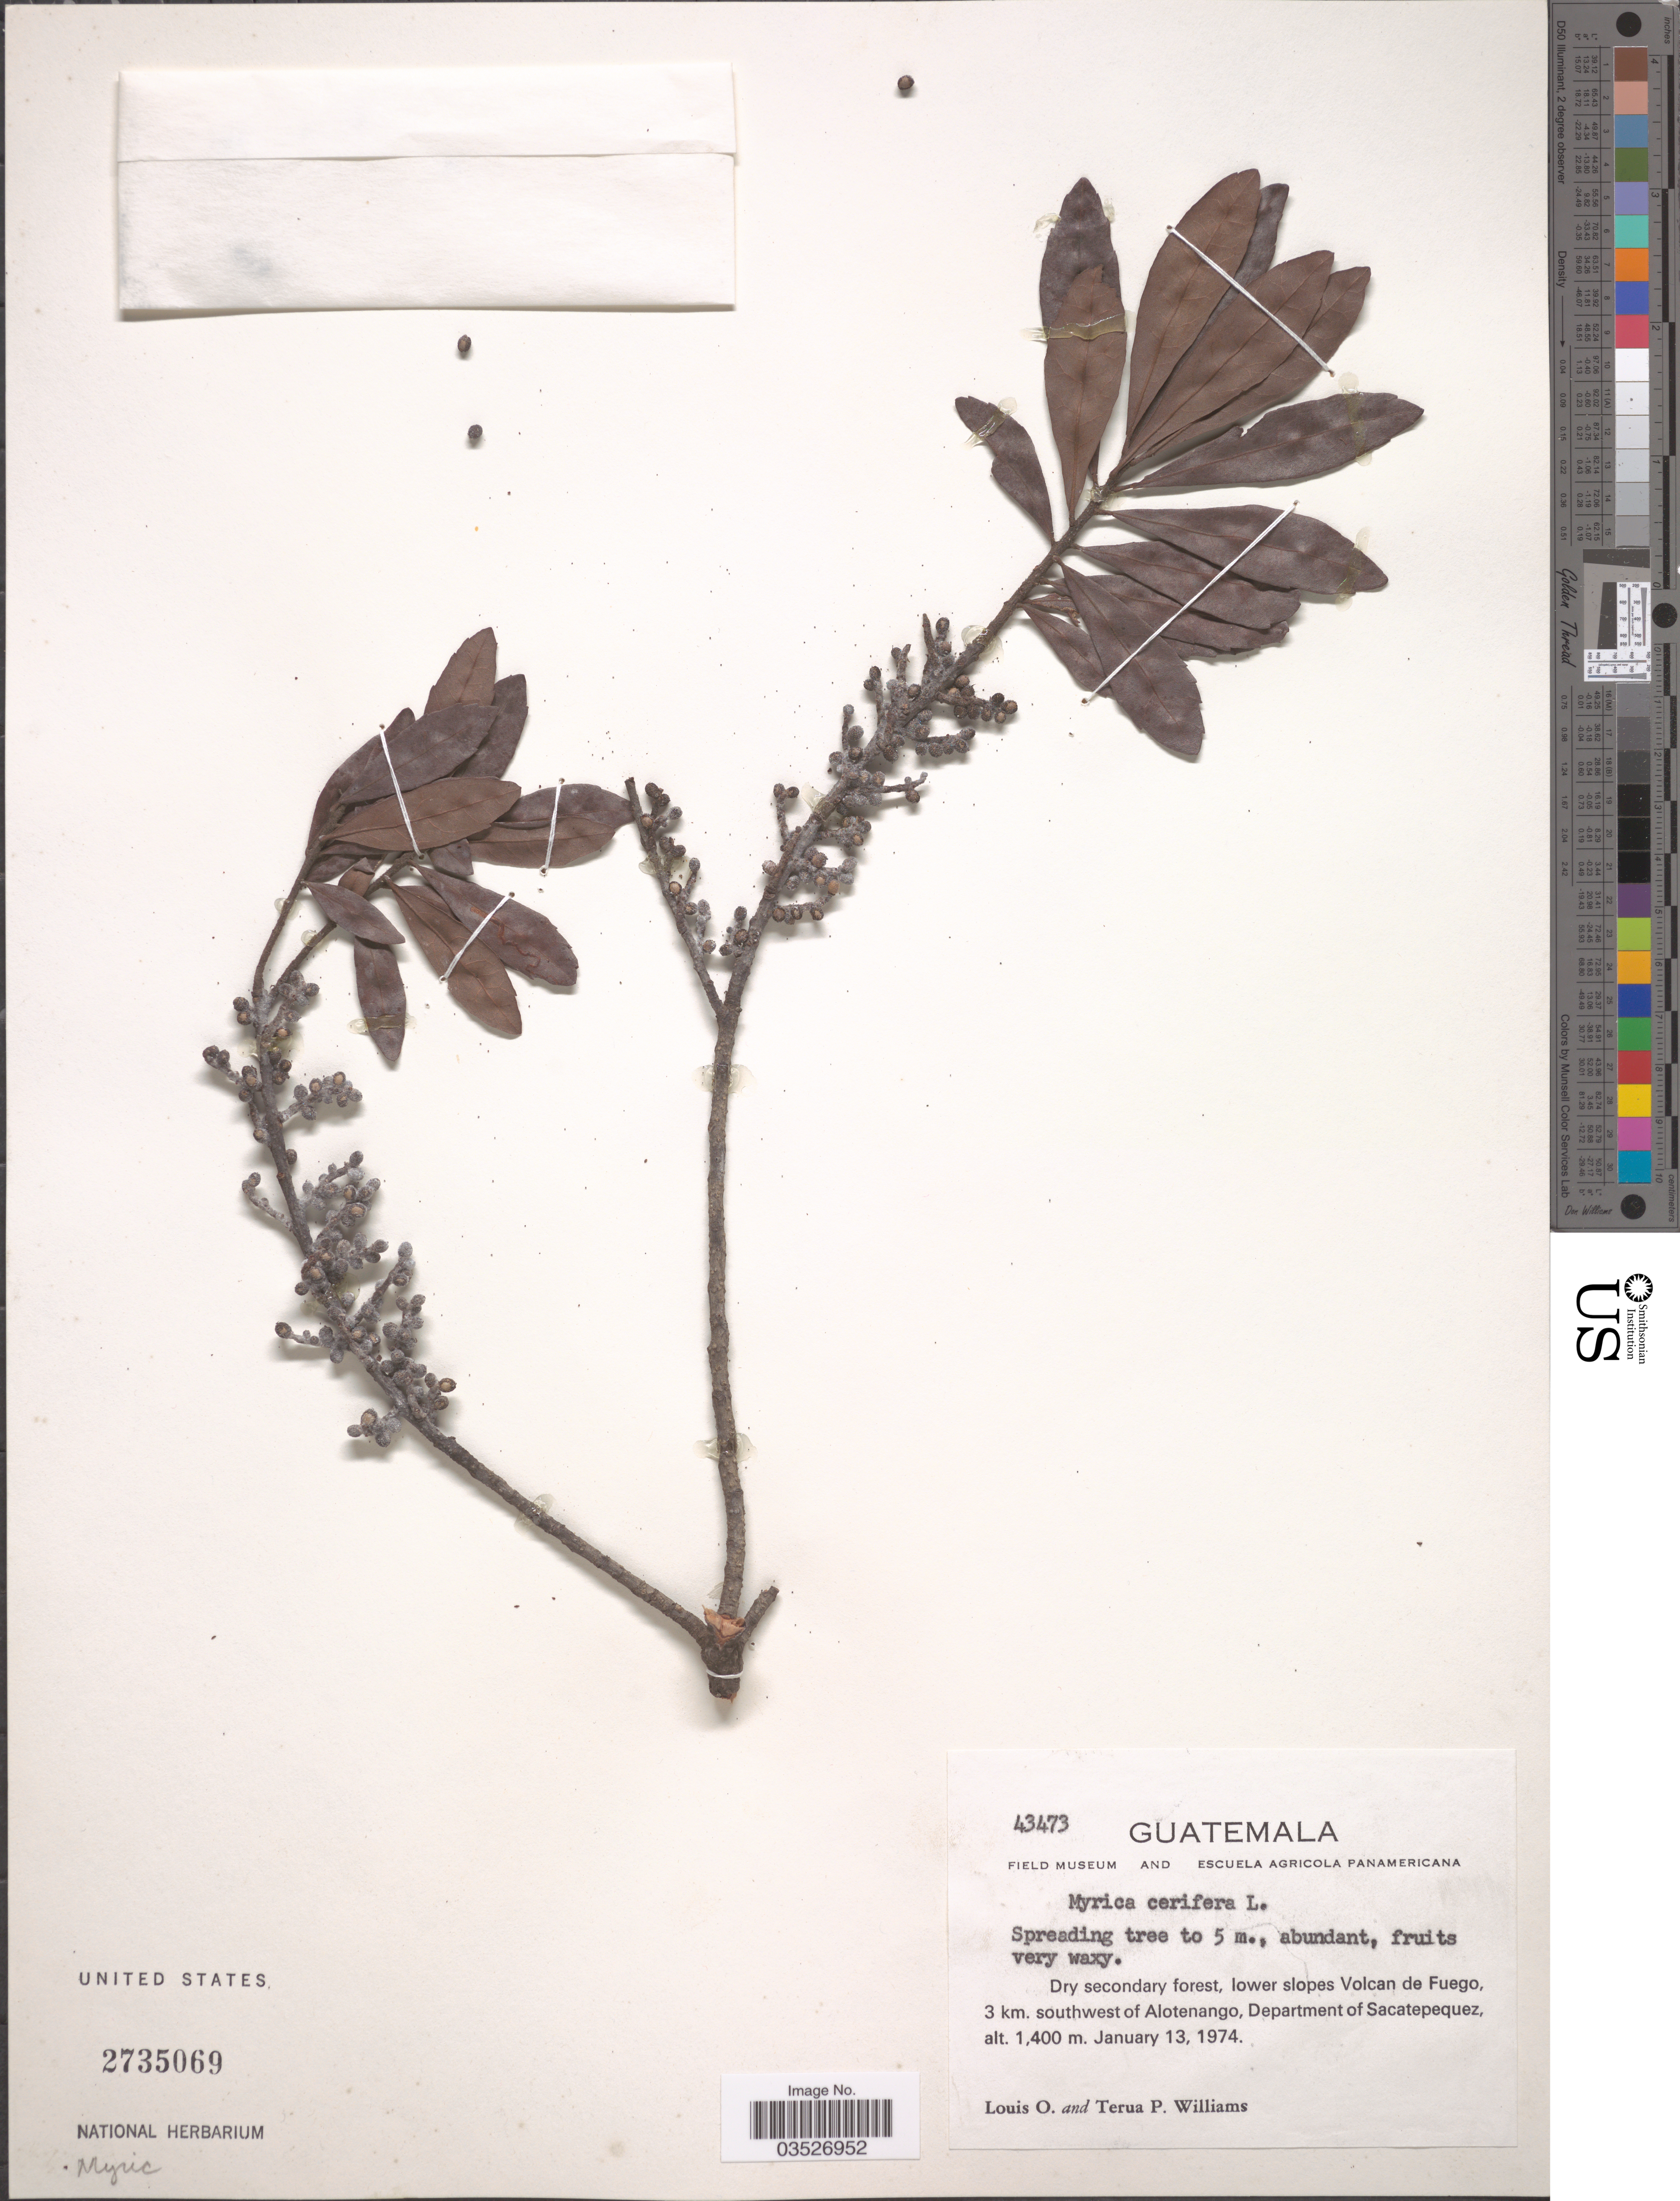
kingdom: Plantae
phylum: Tracheophyta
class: Magnoliopsida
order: Fagales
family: Myricaceae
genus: Morella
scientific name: Morella cerifera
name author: (L.) Small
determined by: Strong, M. T., (US), Smithsonian Institution - National Museum of Natural History (UNITED STATES)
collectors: L. O. Williams & T. Williams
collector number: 43473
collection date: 1974-01-13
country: Guatemala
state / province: Sacatepéquez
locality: Lower slopes Volcan de Fuego, 3 km. southwest of Alotenango, Department of Sacatepequez.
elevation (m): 1400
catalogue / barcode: US 2735069